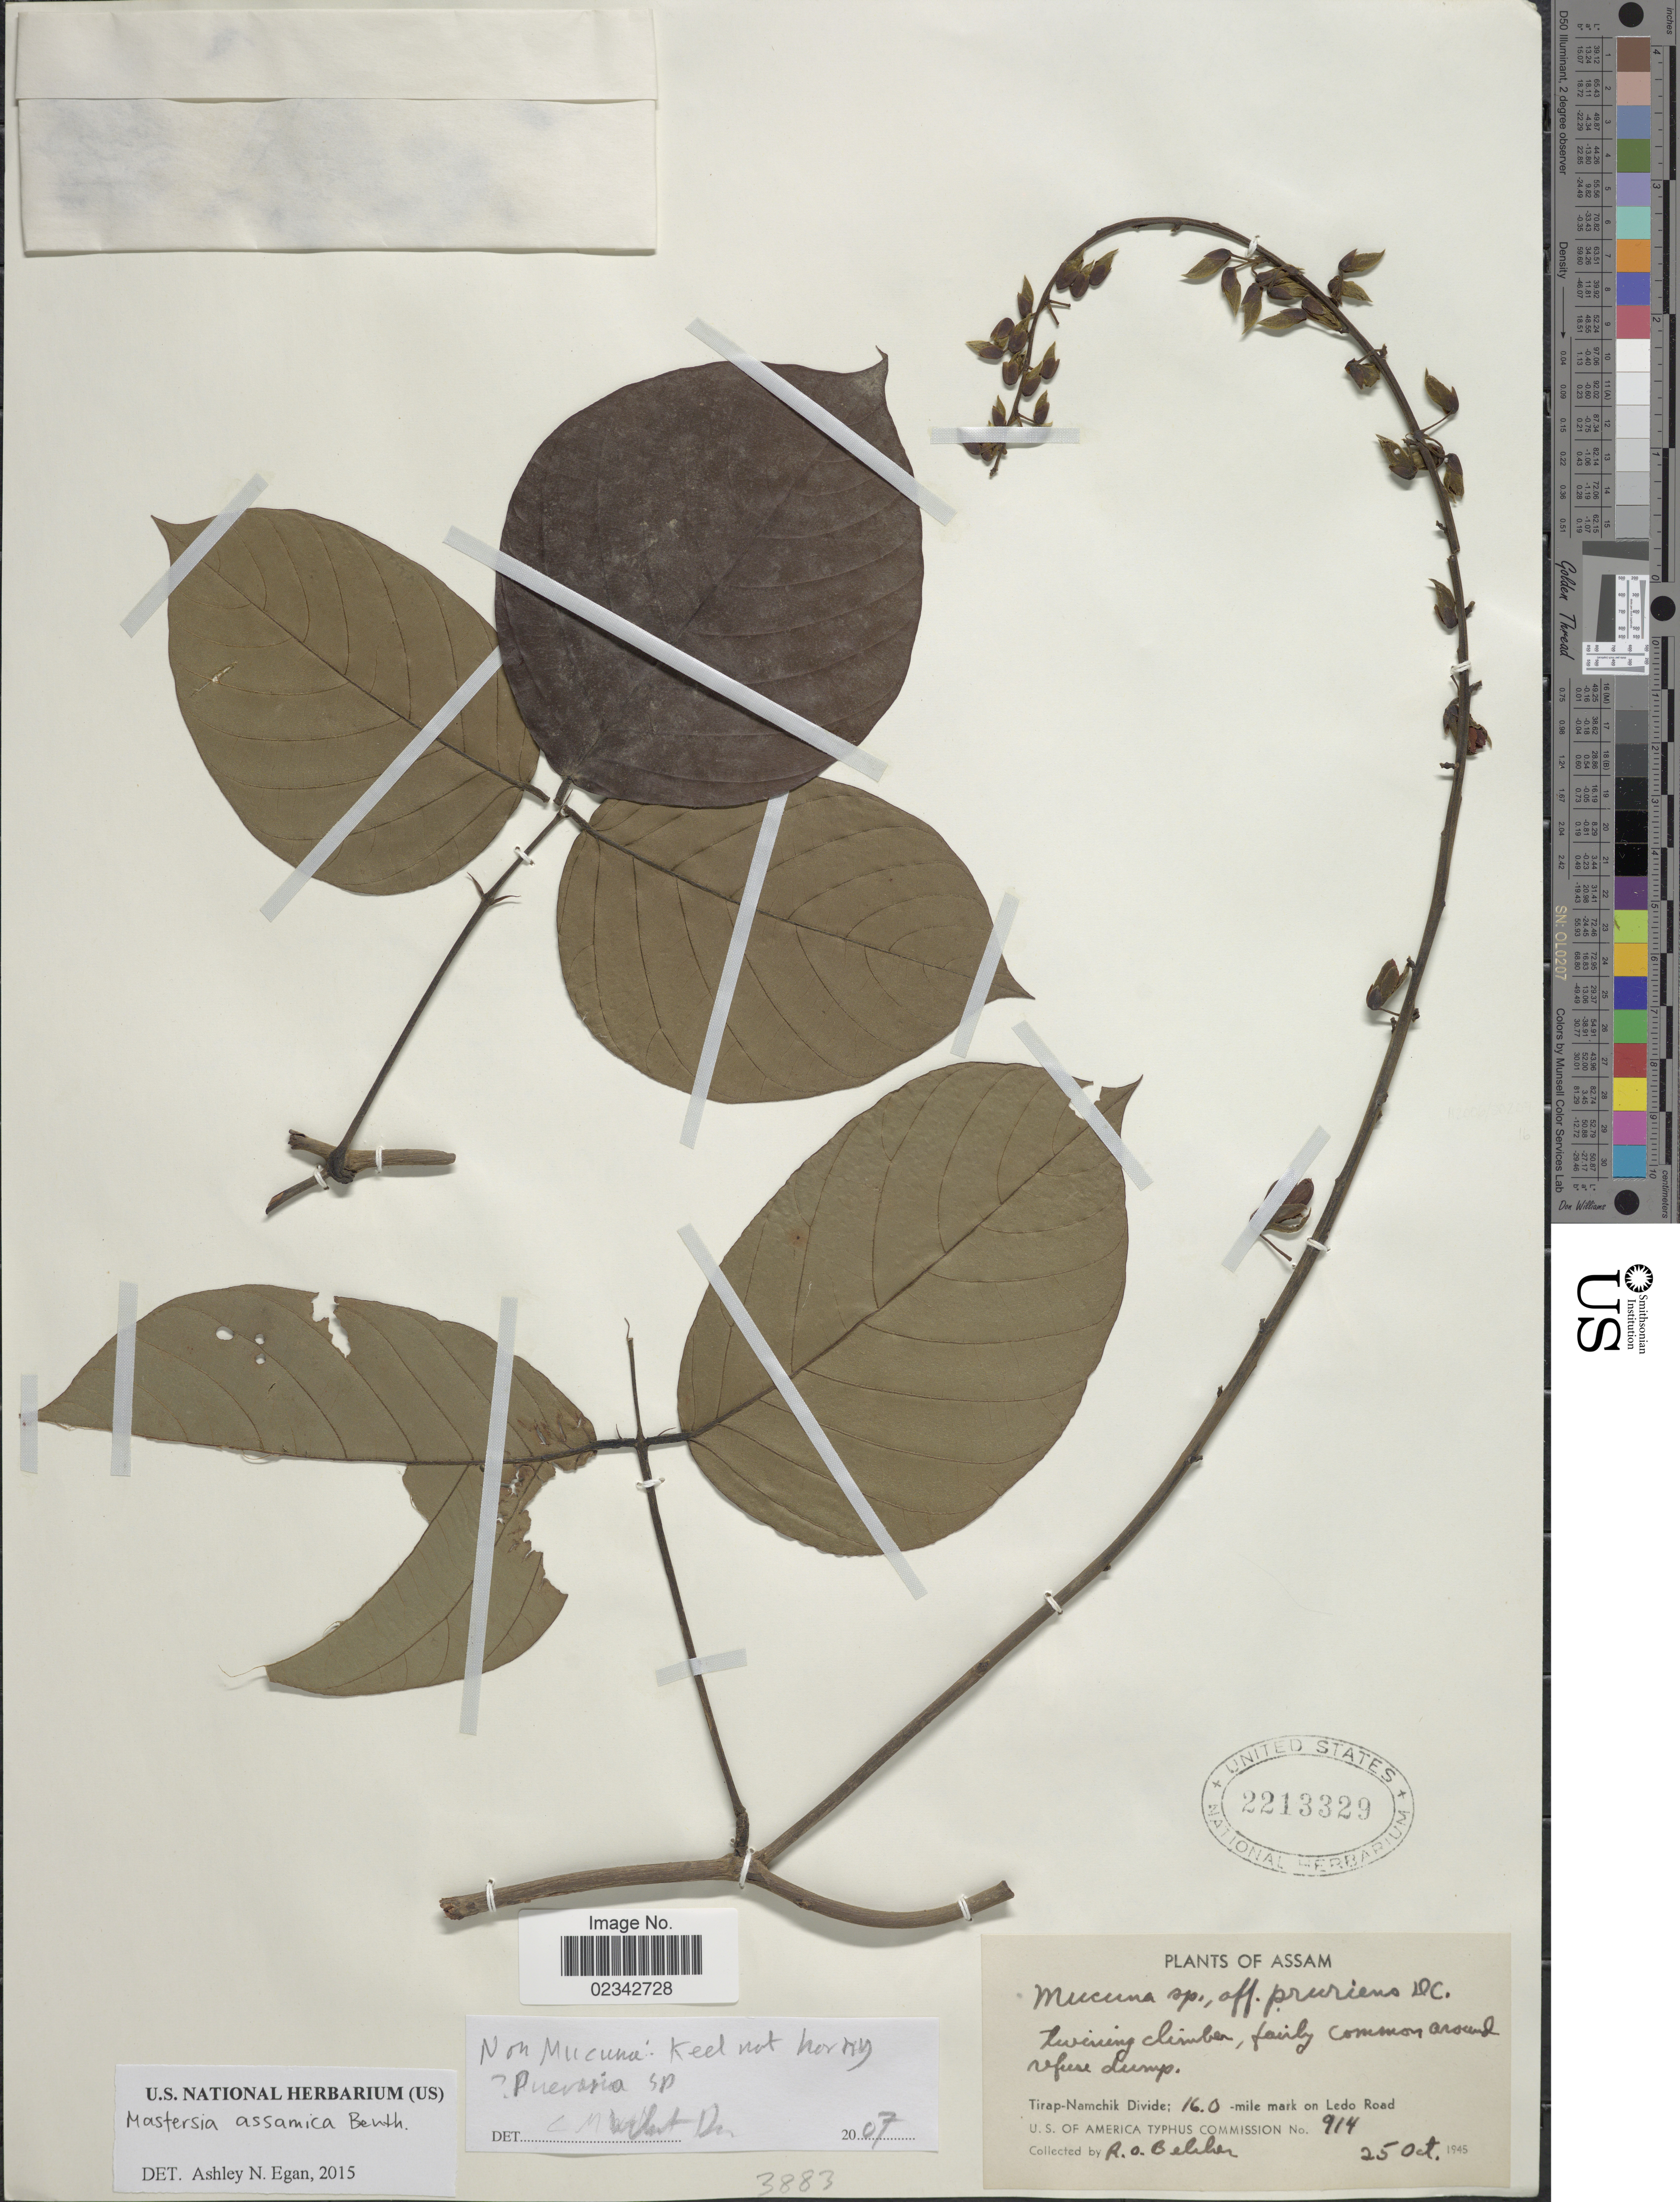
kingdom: Plantae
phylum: Tracheophyta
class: Magnoliopsida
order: Fabales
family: Fabaceae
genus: Mastersia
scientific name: Mastersia assamica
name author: Benth.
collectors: R. Belcher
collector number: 914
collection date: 1945-10-25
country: India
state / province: Assam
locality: Tirap-Namchick Divide; 16.0 mile mark on Ledo Road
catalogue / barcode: US 2213329